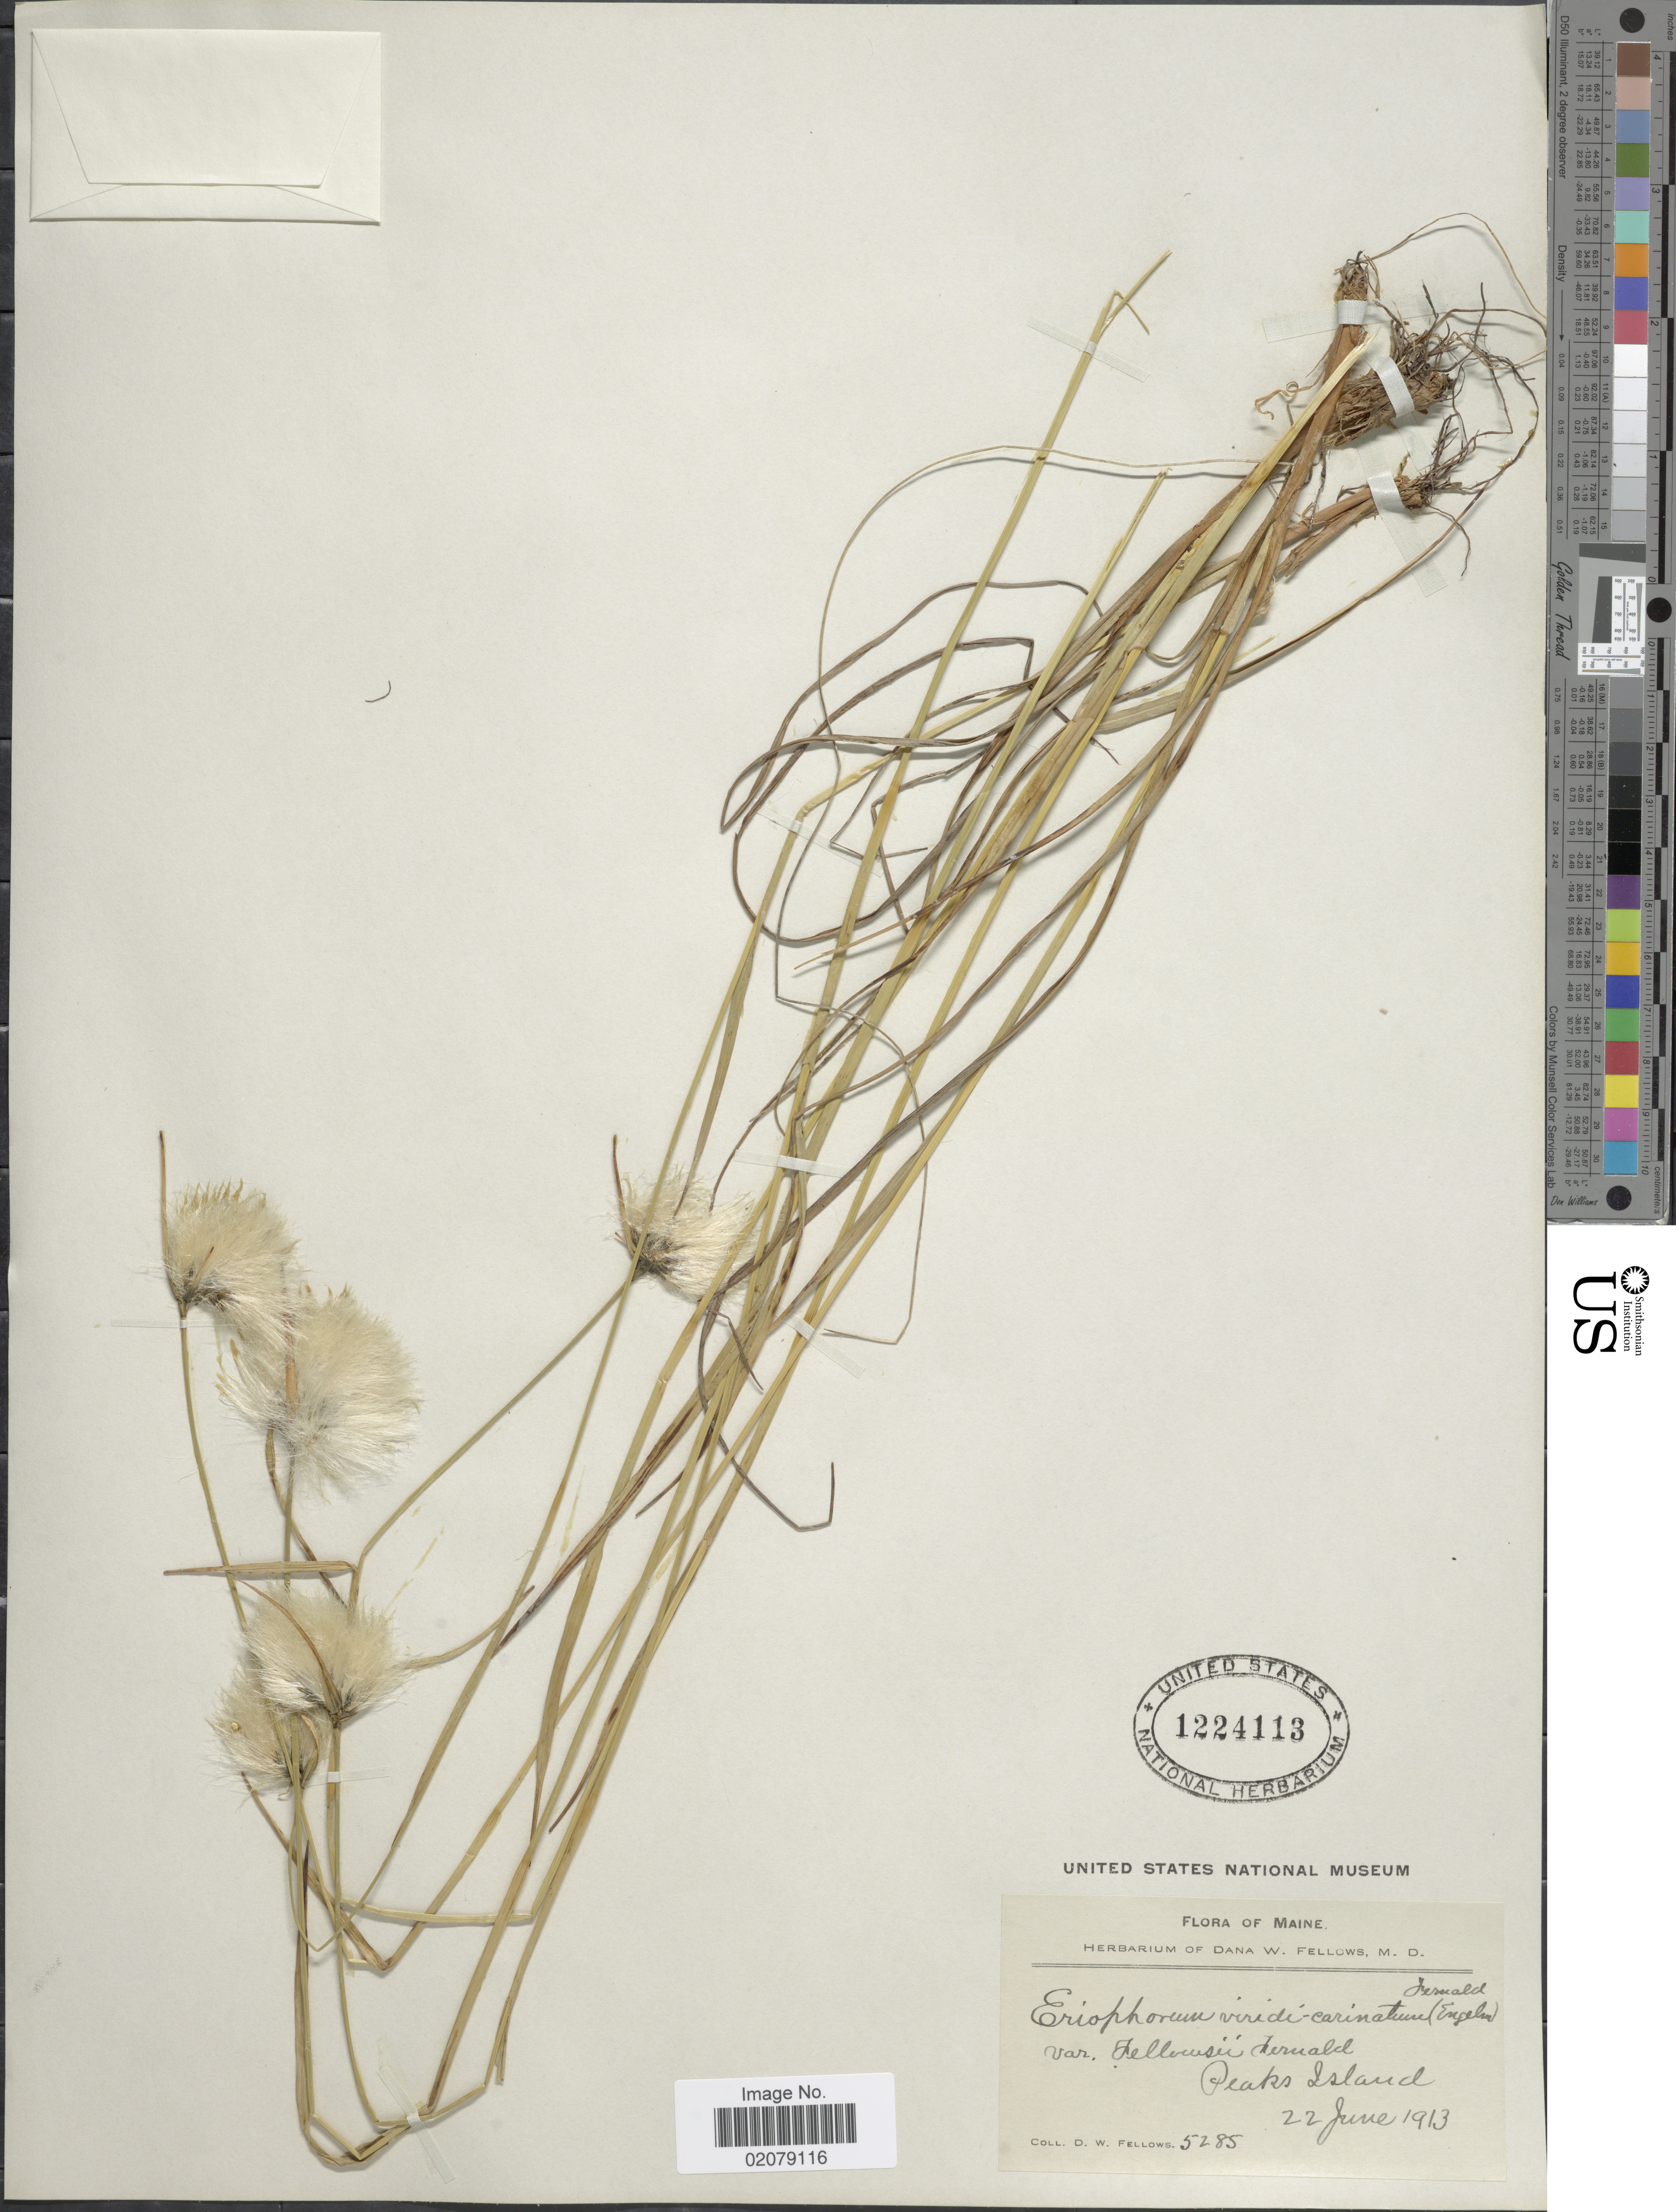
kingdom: Plantae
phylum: Tracheophyta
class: Liliopsida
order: Poales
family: Cyperaceae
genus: Eriophorum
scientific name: Eriophorum viridicarinatum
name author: (Englem.) Fernald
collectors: D. W. Fellows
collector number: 5285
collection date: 1913-06-22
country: United States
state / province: Maine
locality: Peaks Island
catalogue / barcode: US 1224113